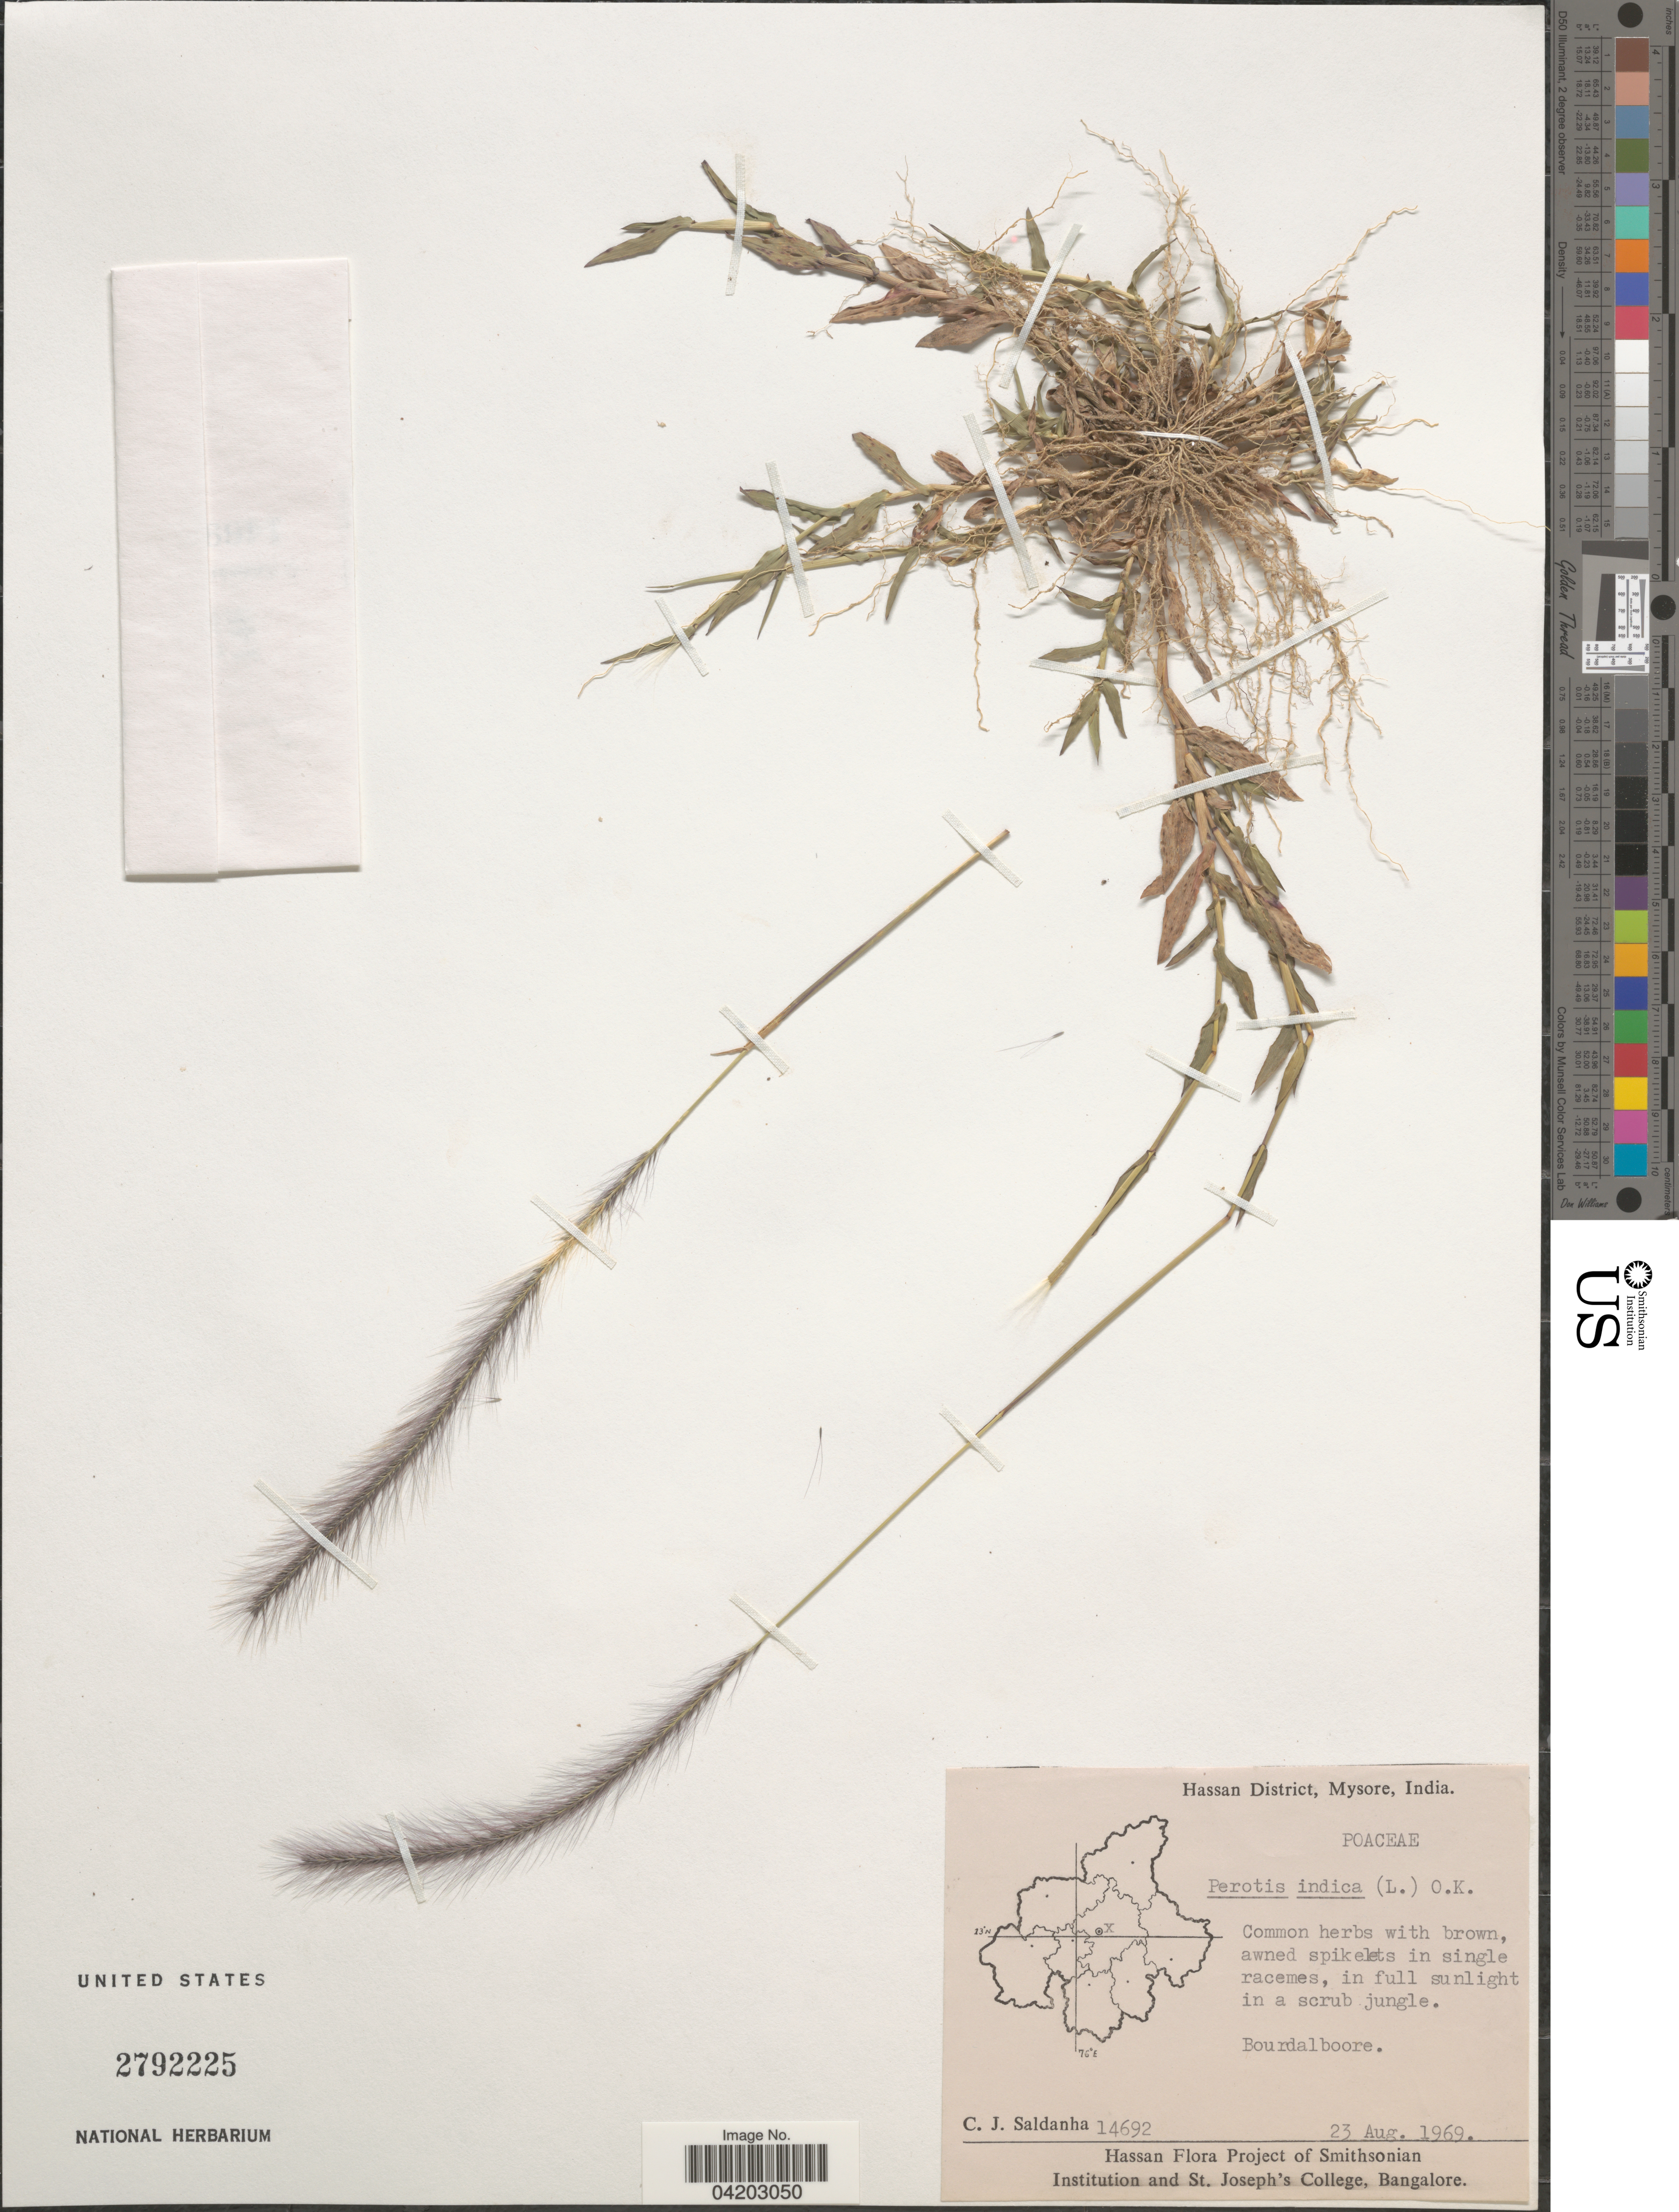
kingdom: Plantae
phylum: Tracheophyta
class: Liliopsida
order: Poales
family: Poaceae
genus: Perotis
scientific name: Perotis indica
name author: (L.) Kuntze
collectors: C. J. Saldanha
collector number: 14692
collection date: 1969-08-23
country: India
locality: Hassan District, Mysore. Bourdalboore.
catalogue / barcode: US 2792225